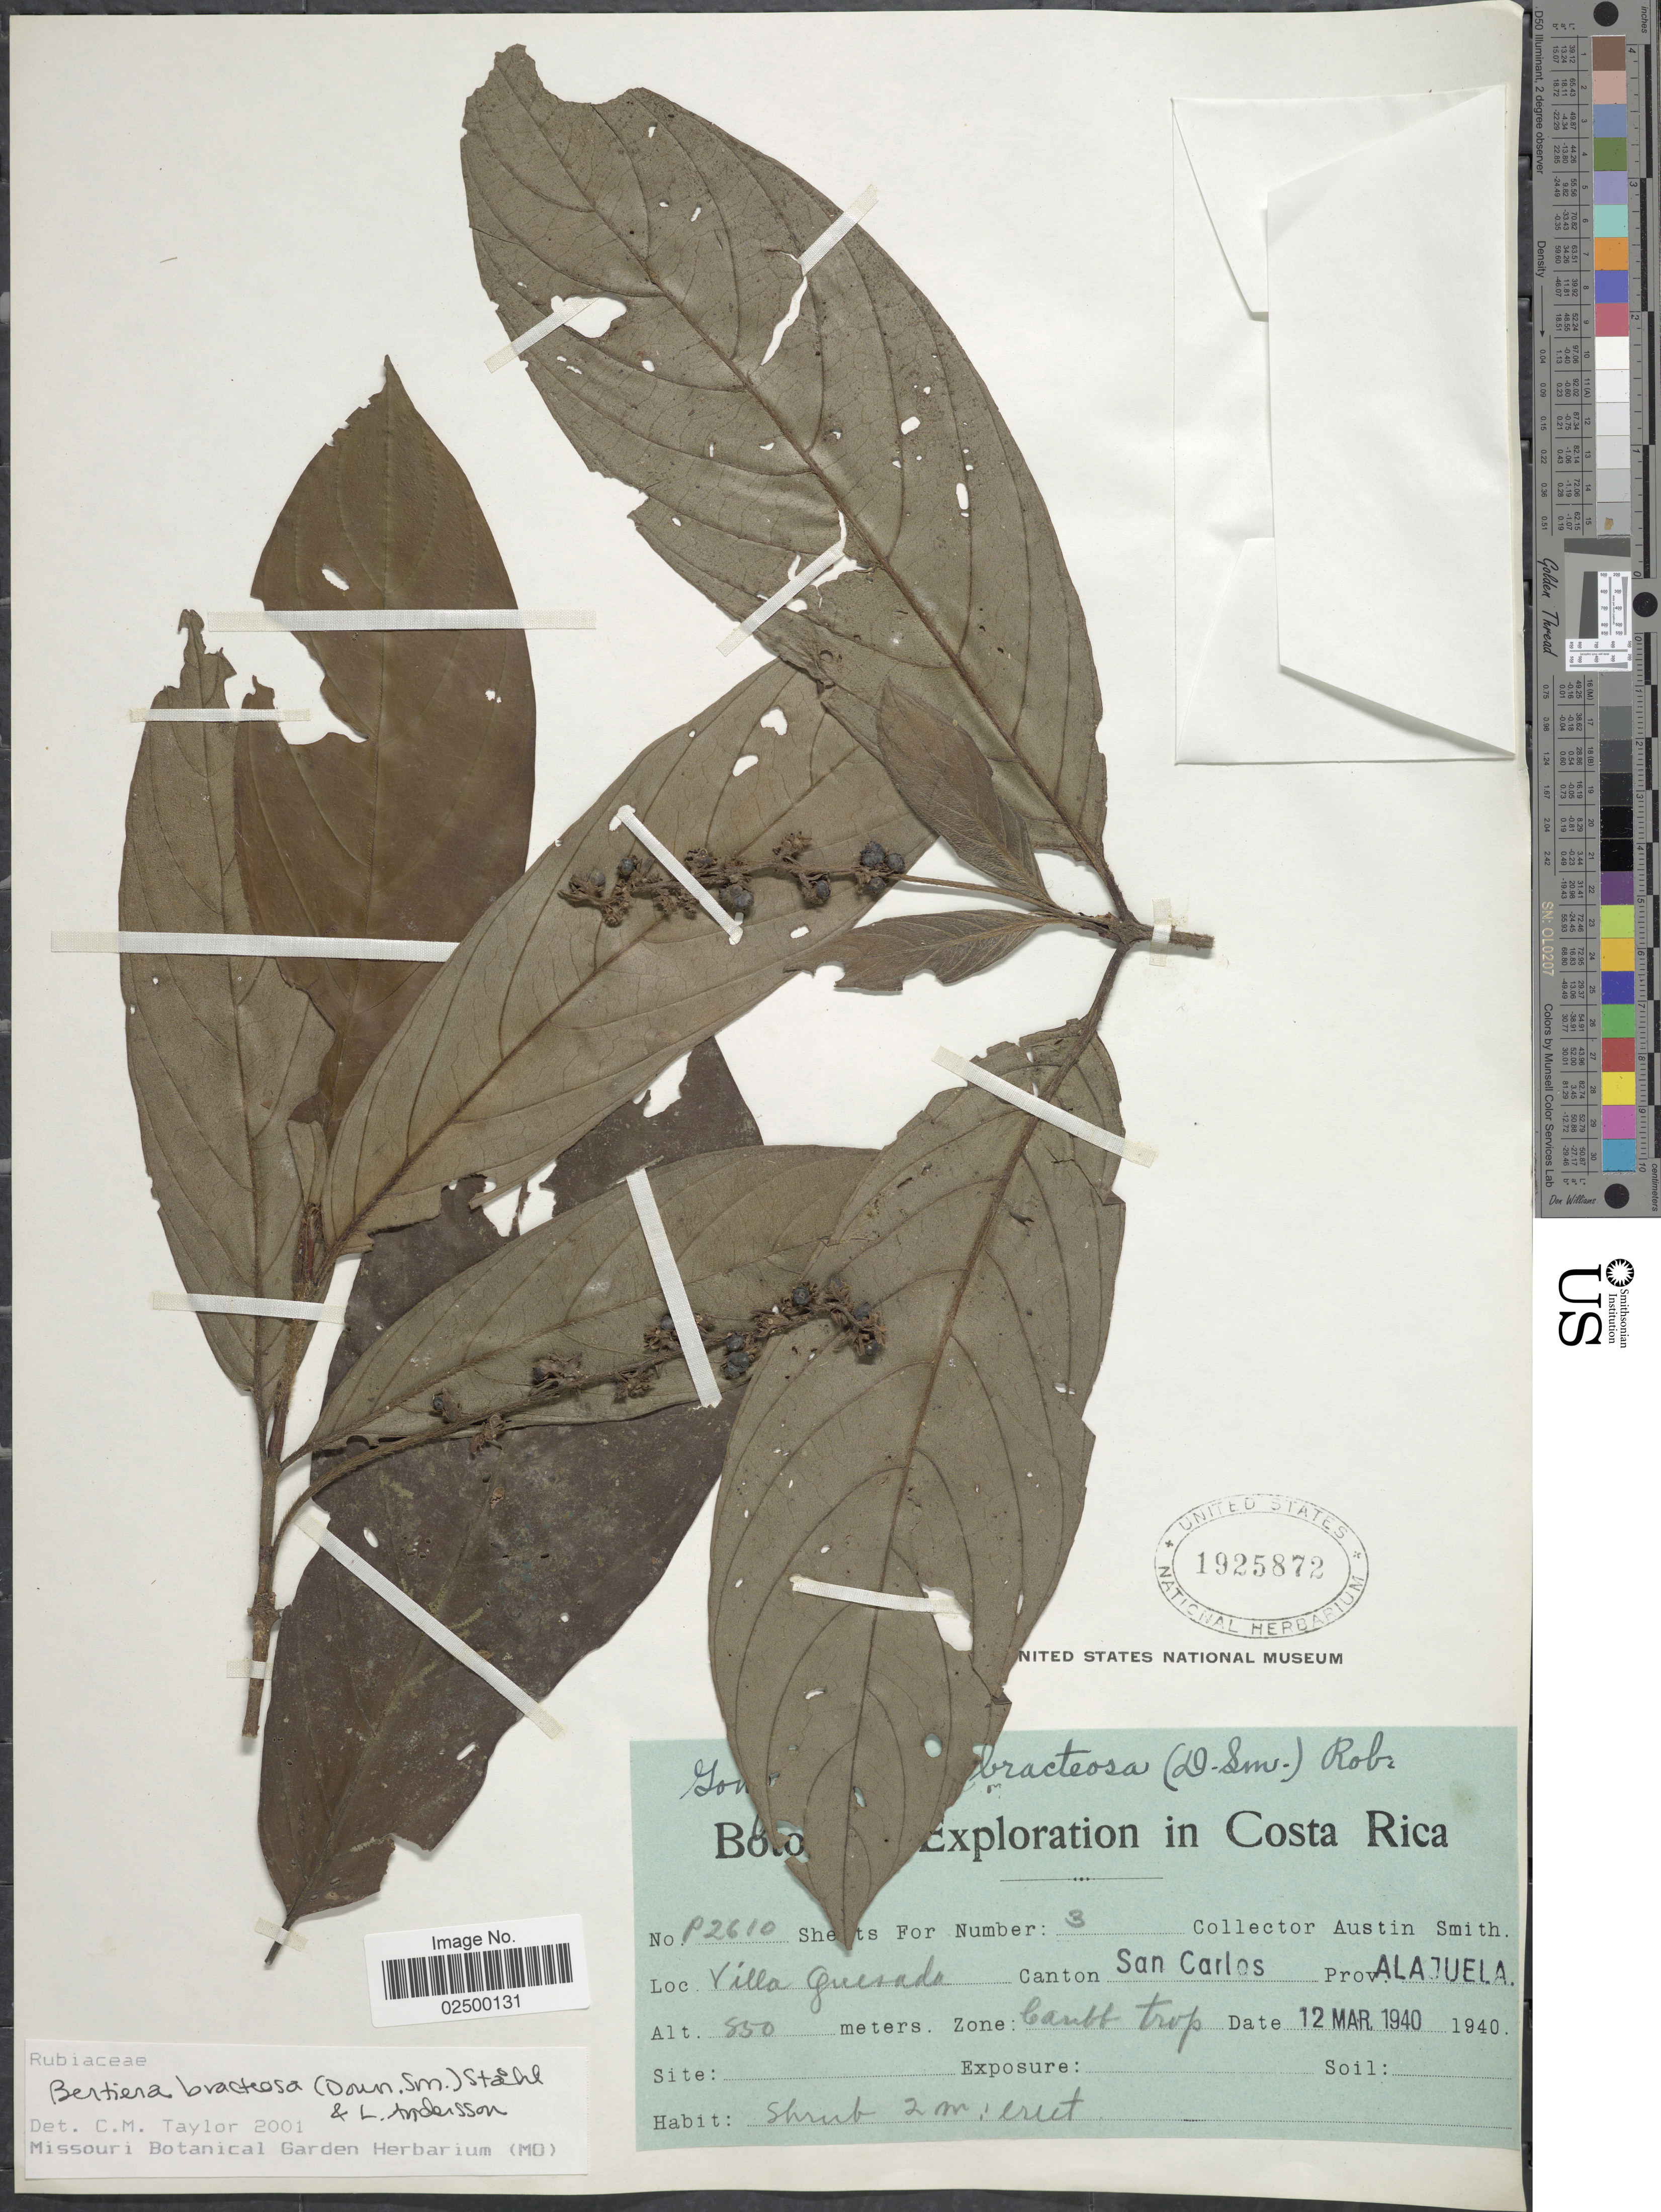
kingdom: Plantae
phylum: Tracheophyta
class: Magnoliopsida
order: Gentianales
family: Rubiaceae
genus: Bertiera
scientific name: Bertiera bracteosa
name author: (Donn. Sm.) B. Ståhl & L. Andersson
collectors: Aust P. Smith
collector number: P2610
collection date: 1940-03-12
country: Costa Rica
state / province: Alajuela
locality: Villa Quesada, Canton San Carlos, Zone: Canbb trop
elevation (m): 850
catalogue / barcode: US 1925872